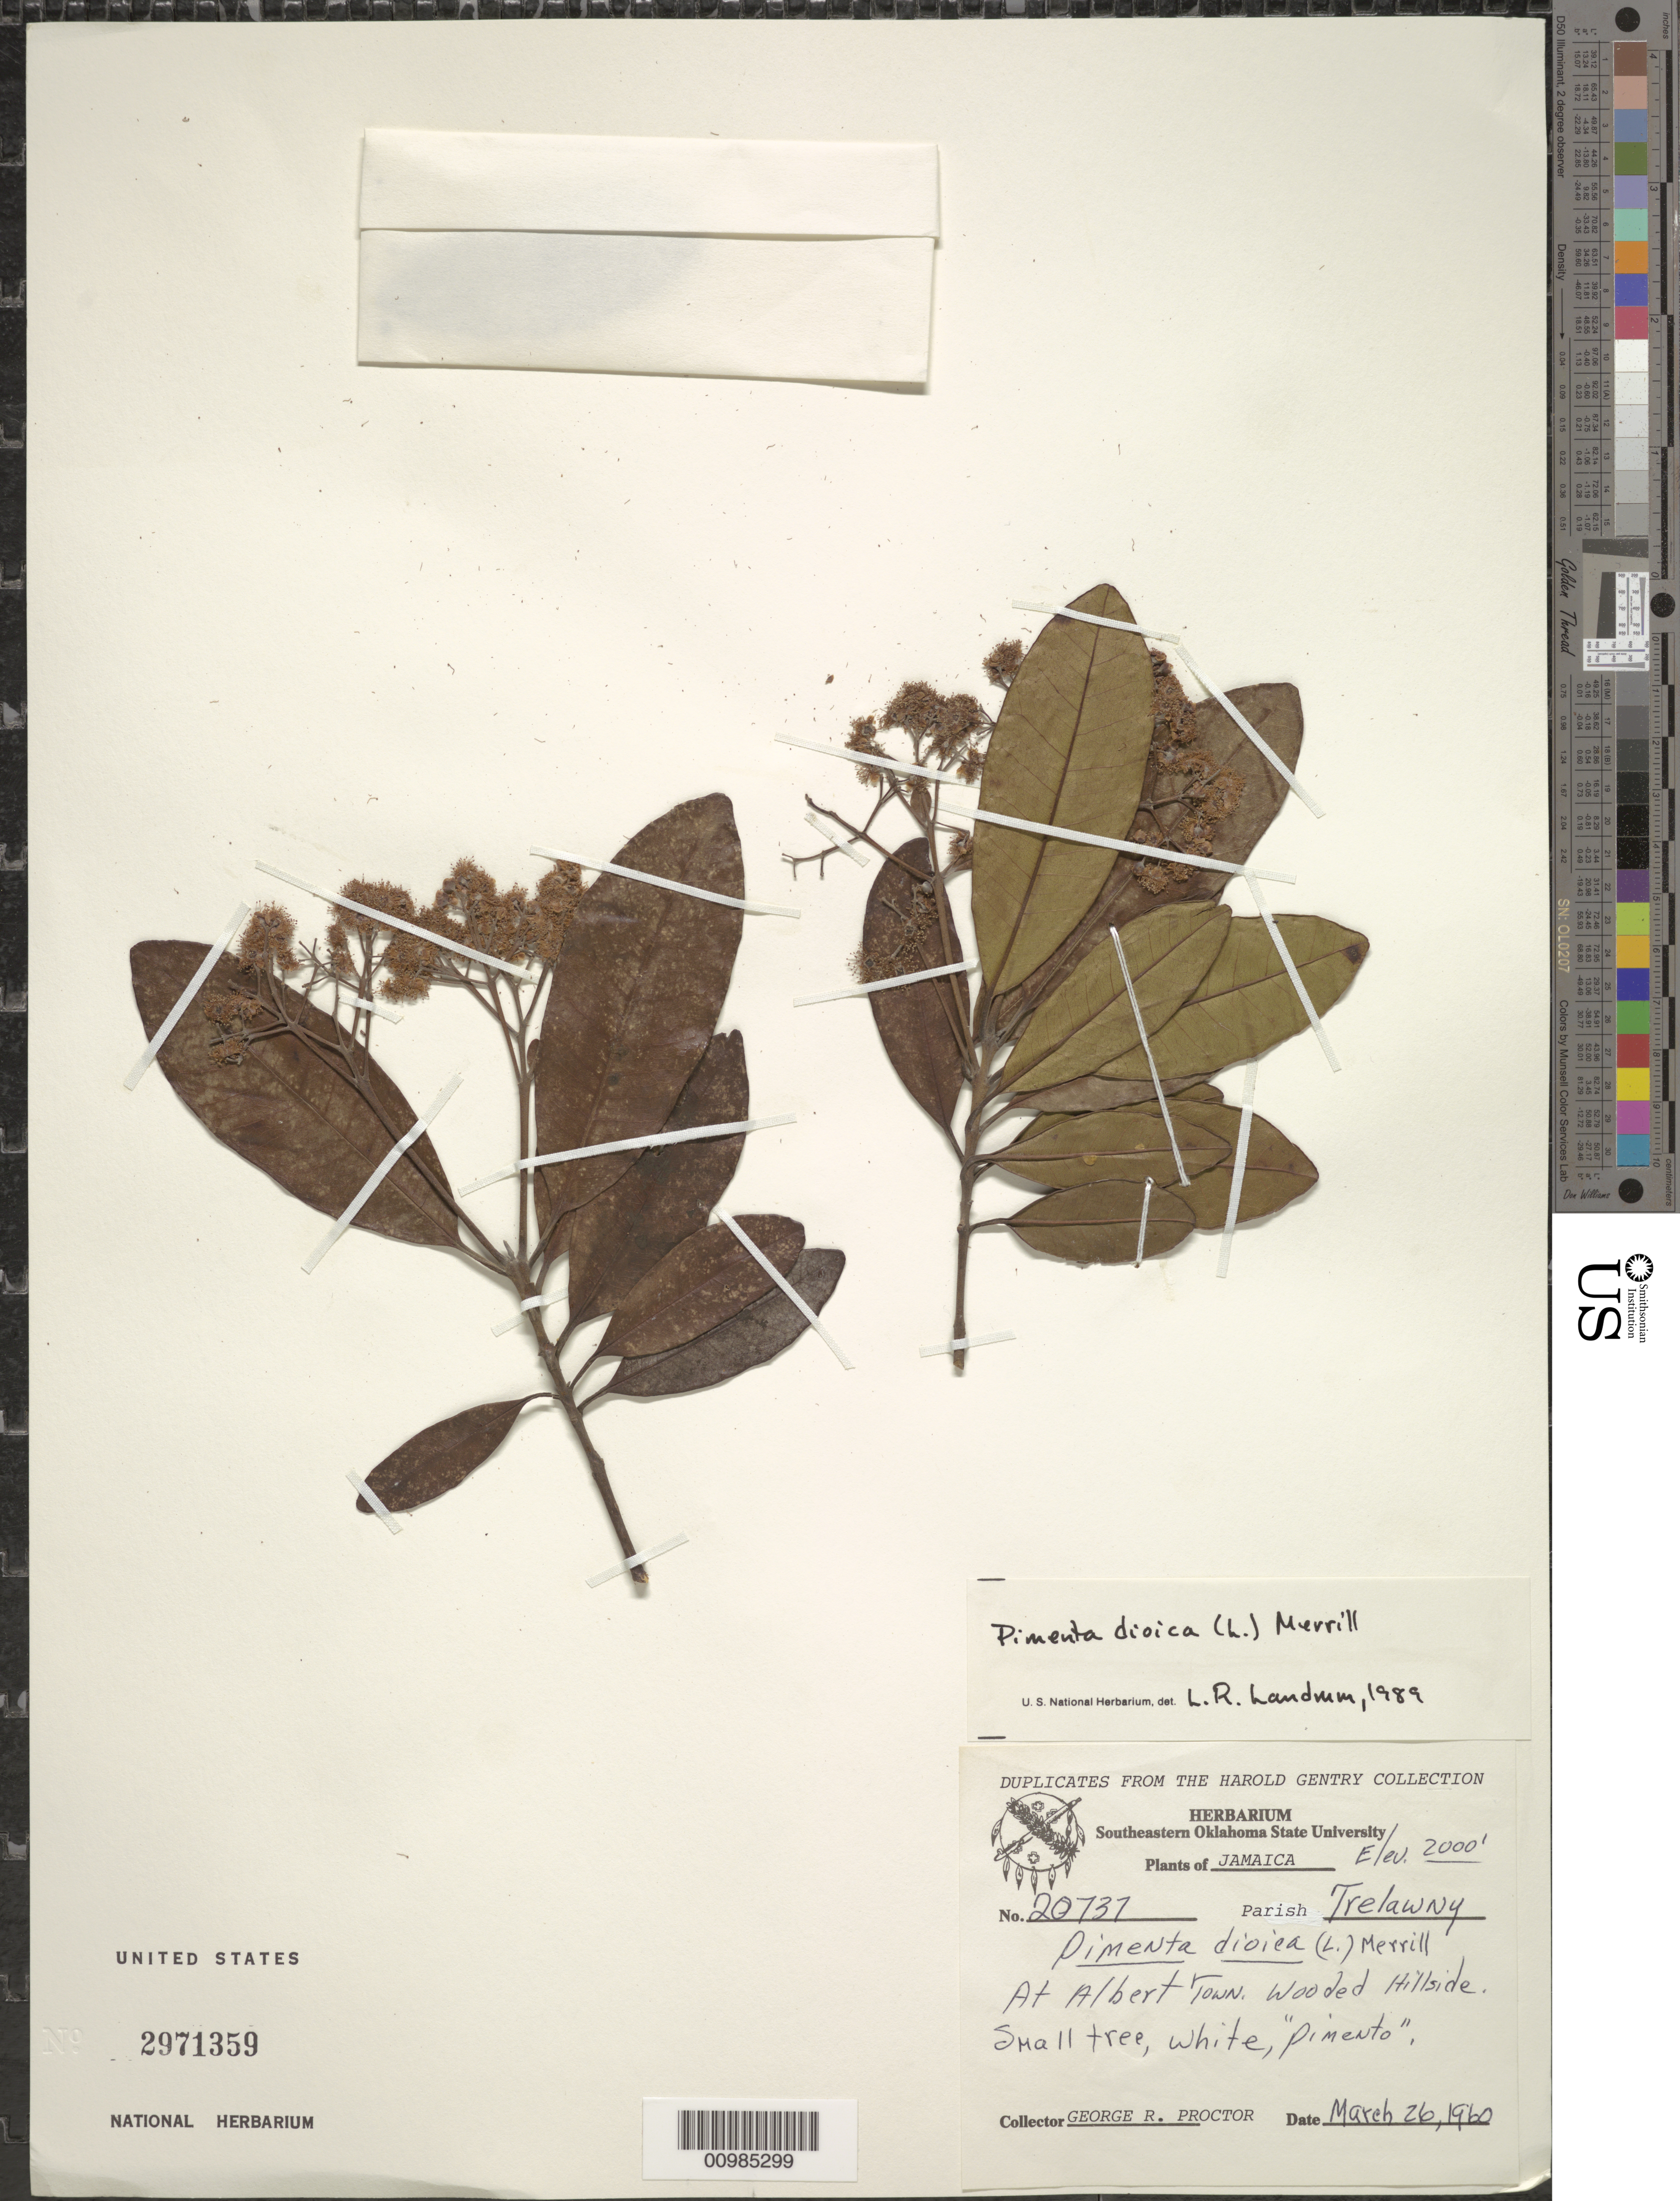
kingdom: Plantae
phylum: Tracheophyta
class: Magnoliopsida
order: Myrtales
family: Myrtaceae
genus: Pimenta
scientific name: Pimenta dioica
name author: (L.) Merr.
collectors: G. R. Proctor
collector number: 20737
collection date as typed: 26 Mar 1960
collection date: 1960-03-26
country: Jamaica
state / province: Trelawny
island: Jamaica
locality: Albert Town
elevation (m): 610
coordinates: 0 N, 0 E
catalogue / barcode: US 2971359